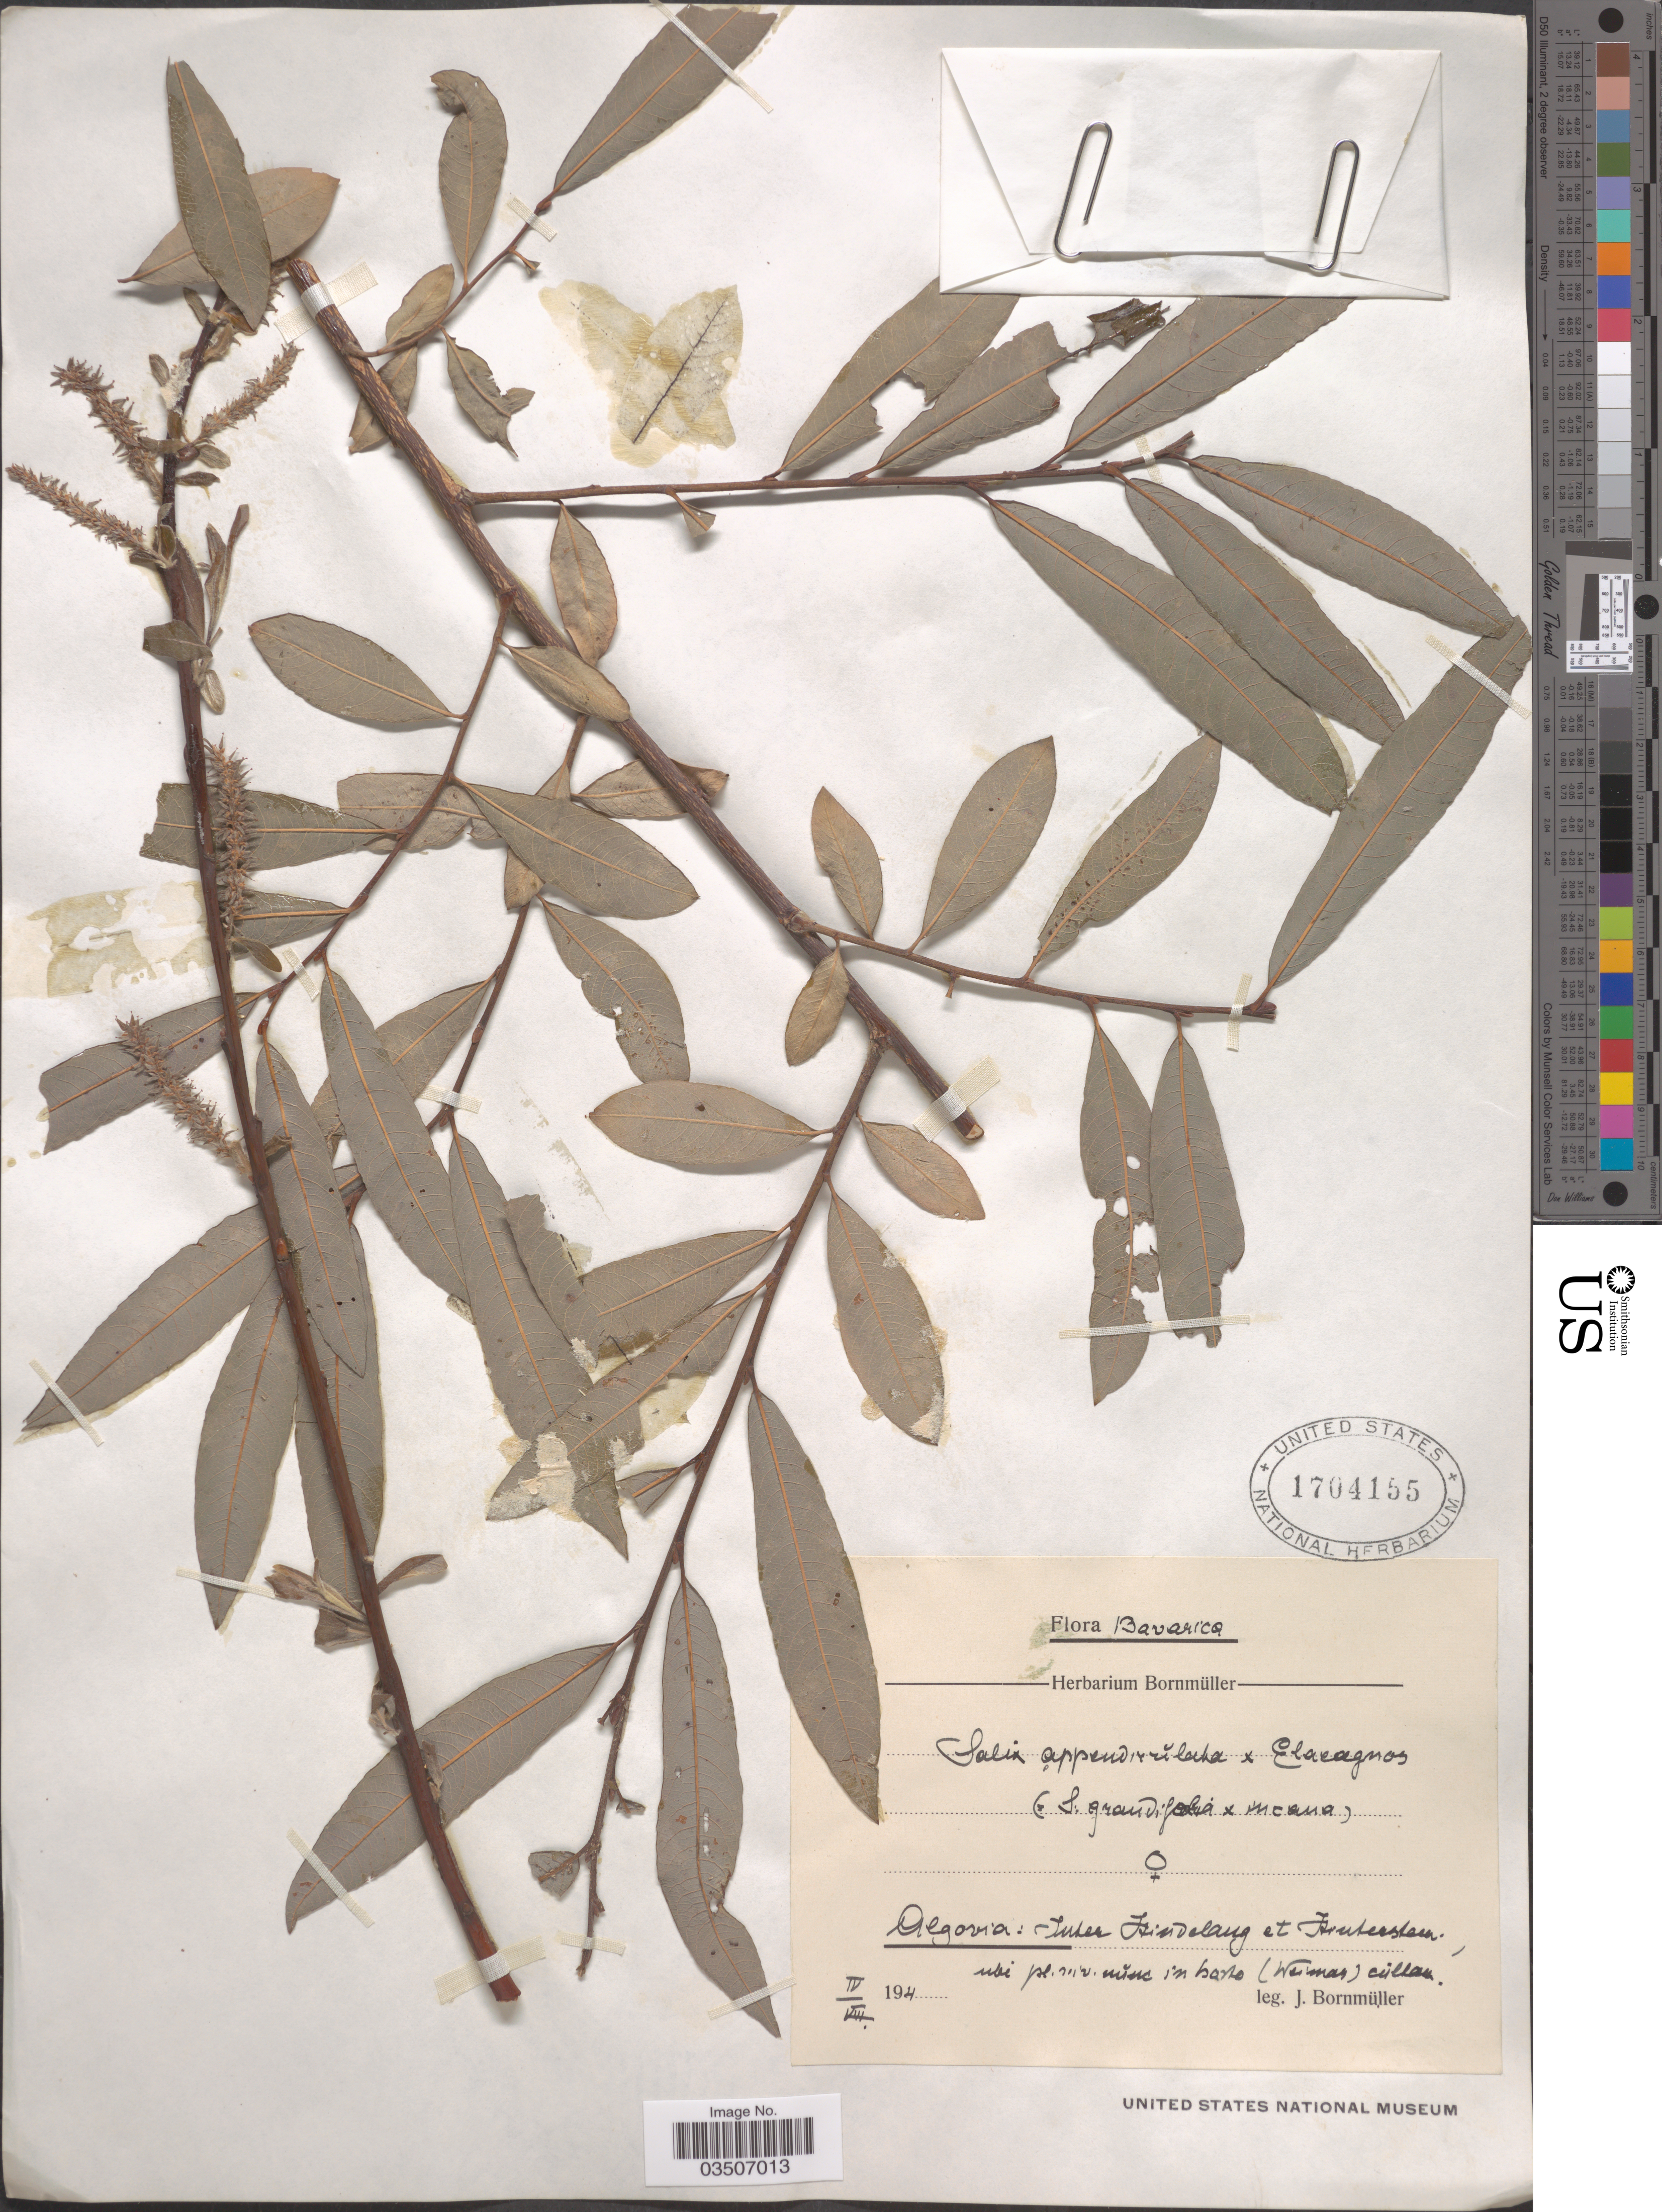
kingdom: Plantae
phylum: Tracheophyta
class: Magnoliopsida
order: Malpighiales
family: Salicaceae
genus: Salix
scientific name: Salix appendiculata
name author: Vill.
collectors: J. Bornmüller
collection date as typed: IV 194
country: Germany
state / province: Bayern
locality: Bavarica. Algovia: Inter Hindelang et Hinterstein. Ubi pl. mv [interpreted]. mŭnc [interpreted] in horto (Weimar) cultam. [unsure placement]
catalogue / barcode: US 1704155